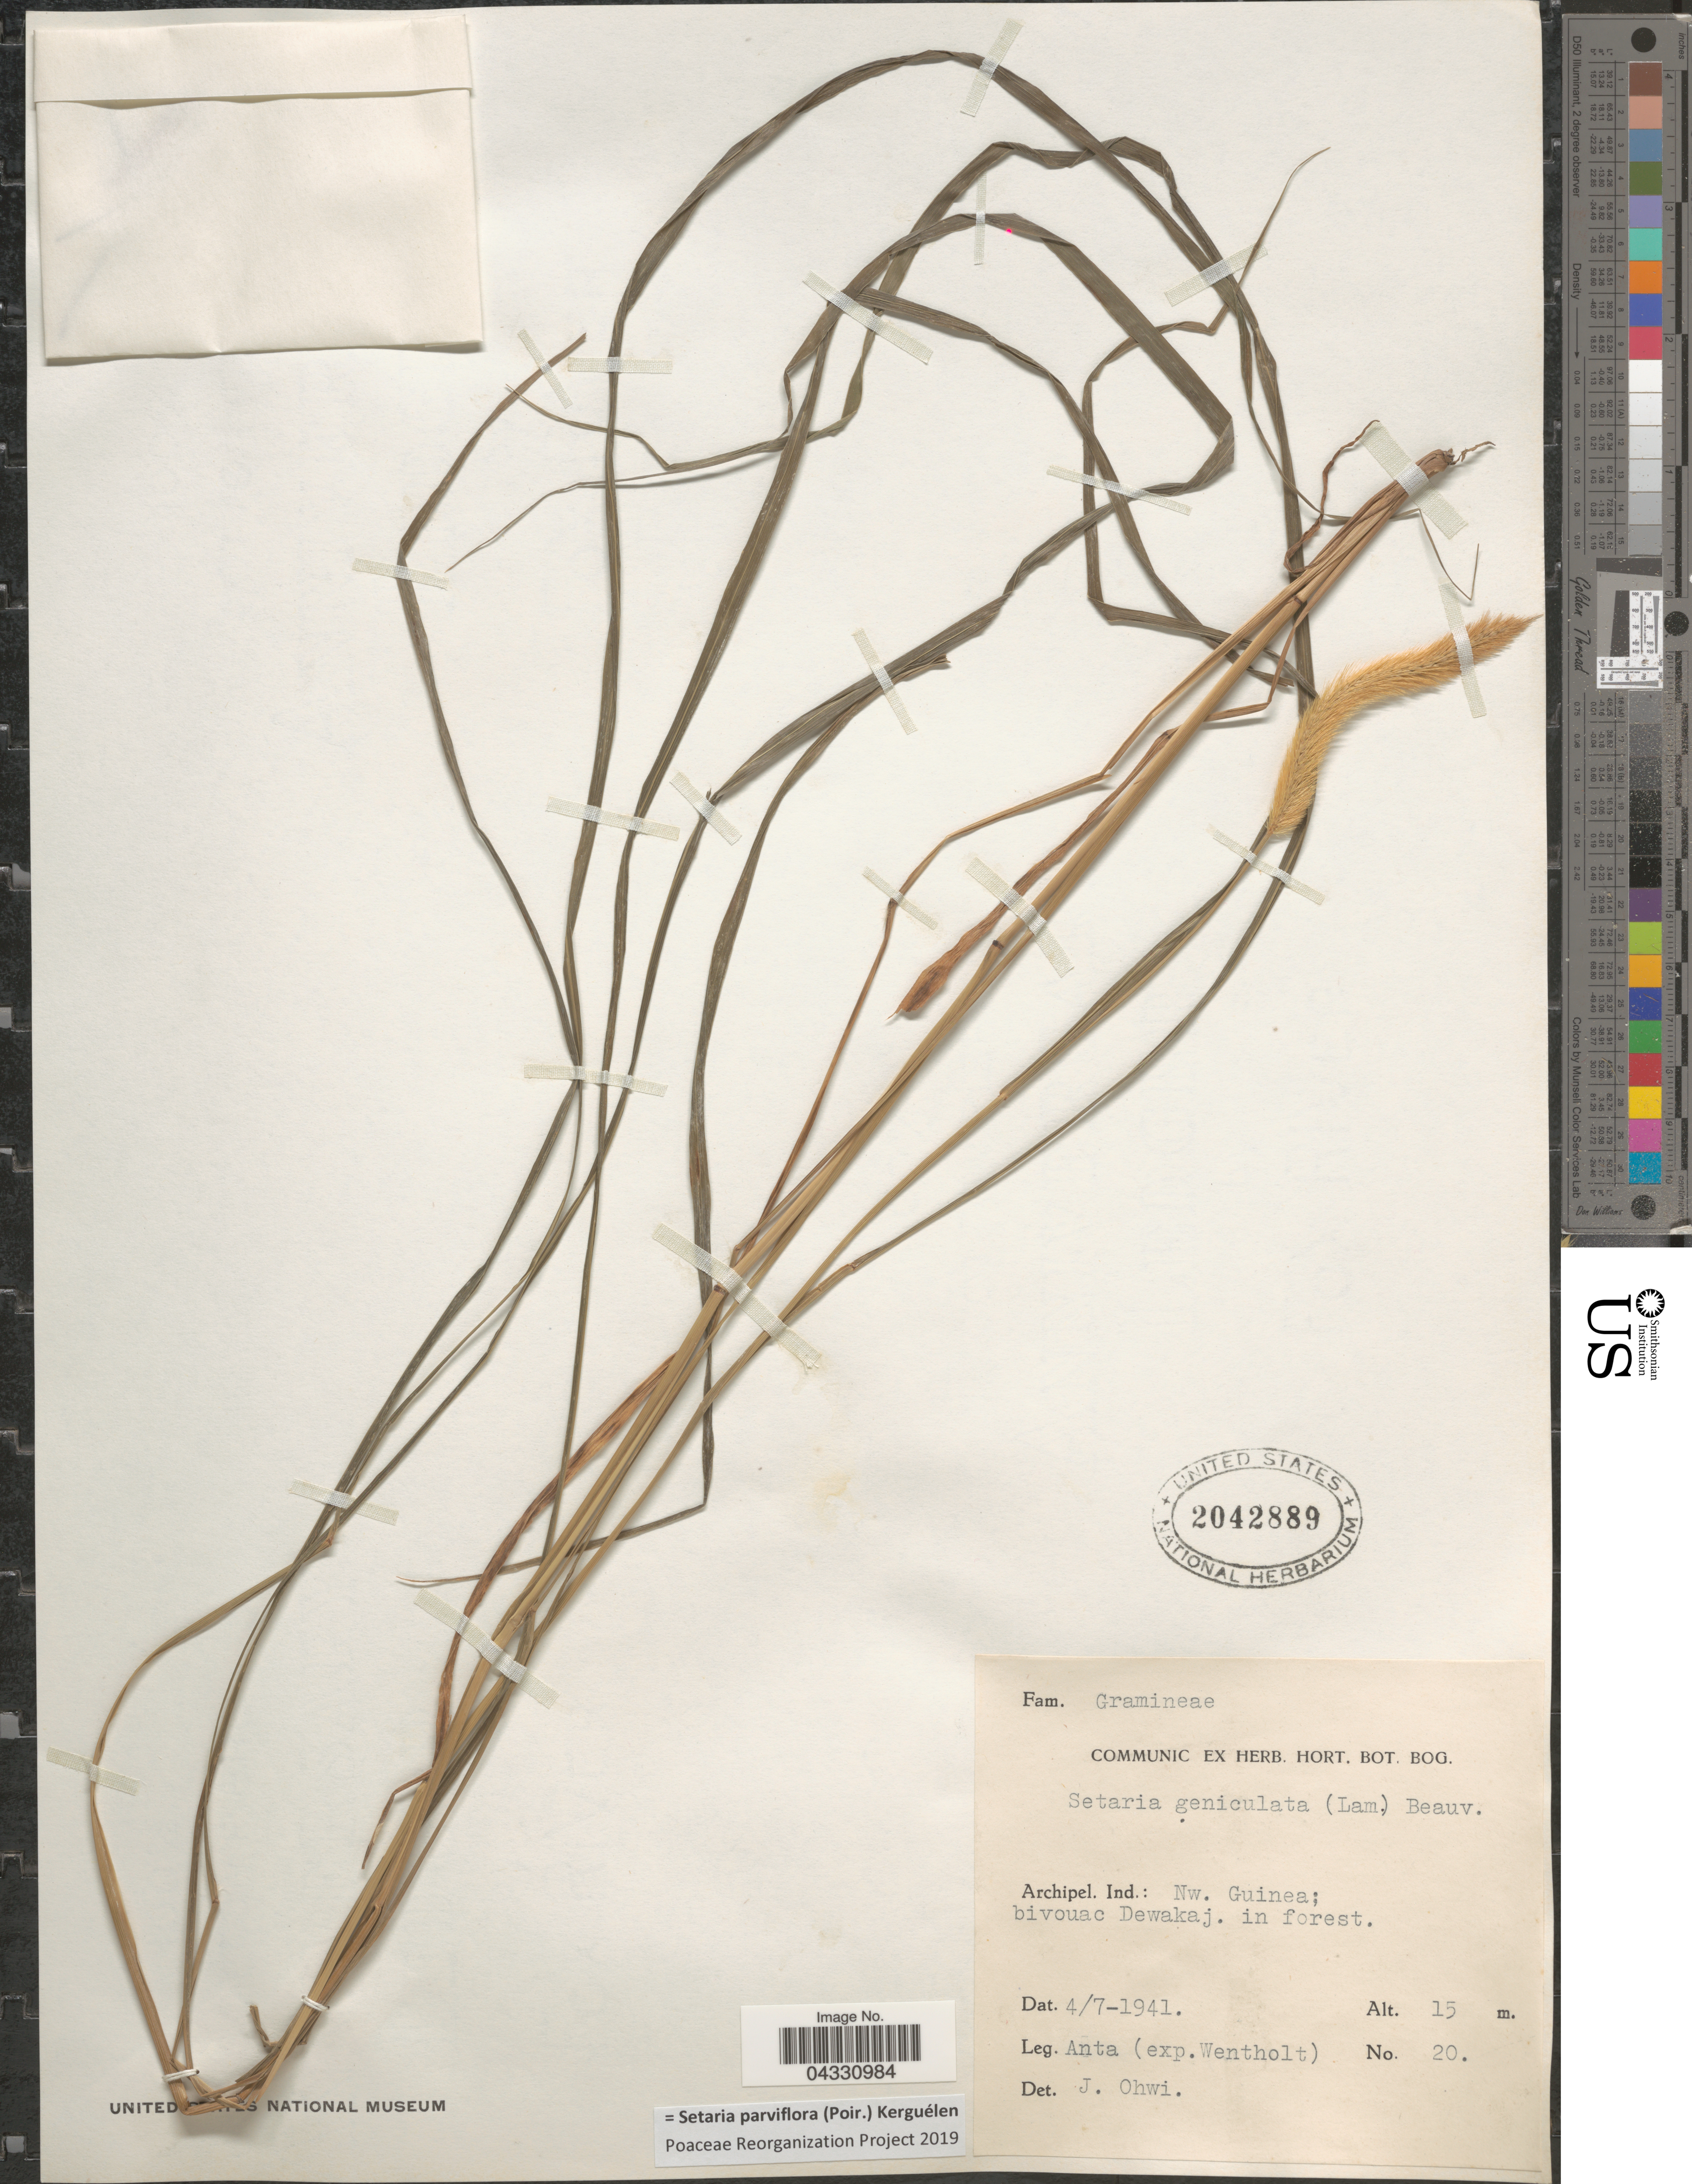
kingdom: Plantae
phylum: Tracheophyta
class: Liliopsida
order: Poales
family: Poaceae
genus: Setaria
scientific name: Setaria parviflora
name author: (Poir.) Kerguélen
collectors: Anta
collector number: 20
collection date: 1941-07-04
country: Indonesia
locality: Archipel. Ind.: Nw. Guinea; bivouac Dewakaj. in forest. (exp. Wentholt) [unsure placement].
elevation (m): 15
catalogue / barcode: US 2042889